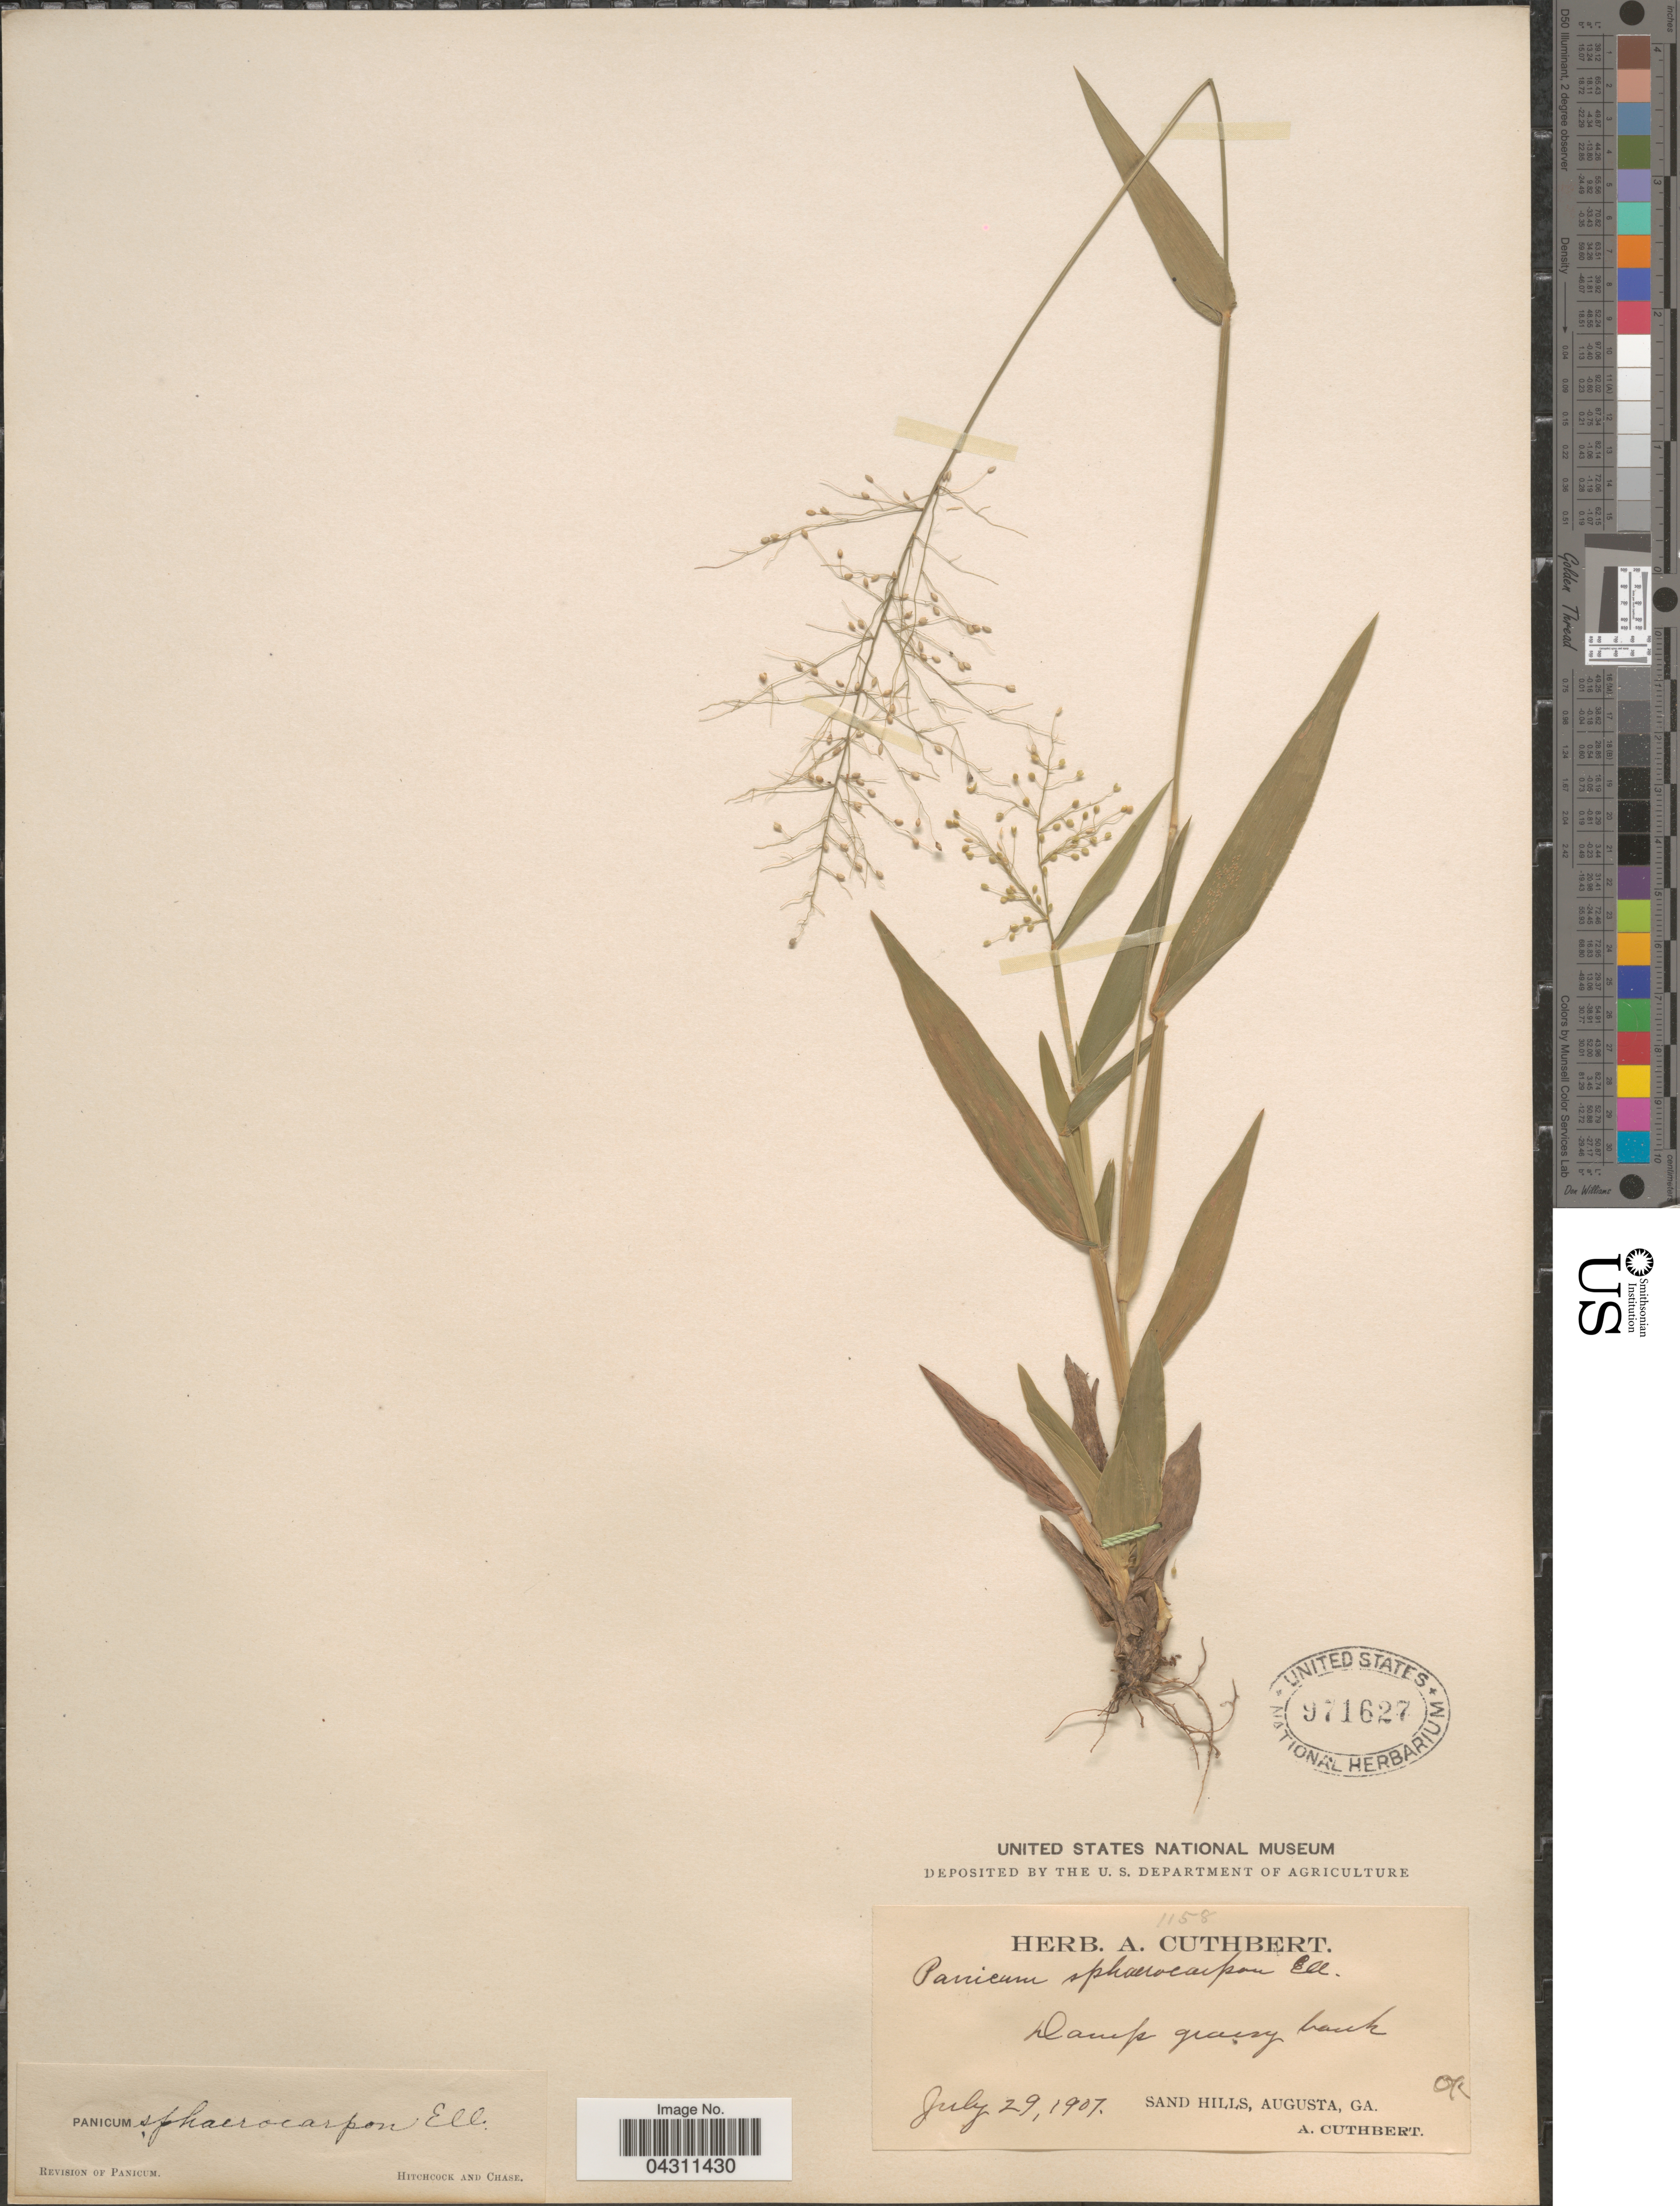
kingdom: Plantae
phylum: Tracheophyta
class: Liliopsida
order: Poales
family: Poaceae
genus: Dichanthelium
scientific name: Dichanthelium sphaerocarpon var. sphaerocarpon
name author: (Elliott) Gould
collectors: A. Cuthbert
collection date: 1907-07-29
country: United States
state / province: Georgia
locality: Damp grassy bank. Sand hills, Augusta.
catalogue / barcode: US 971627